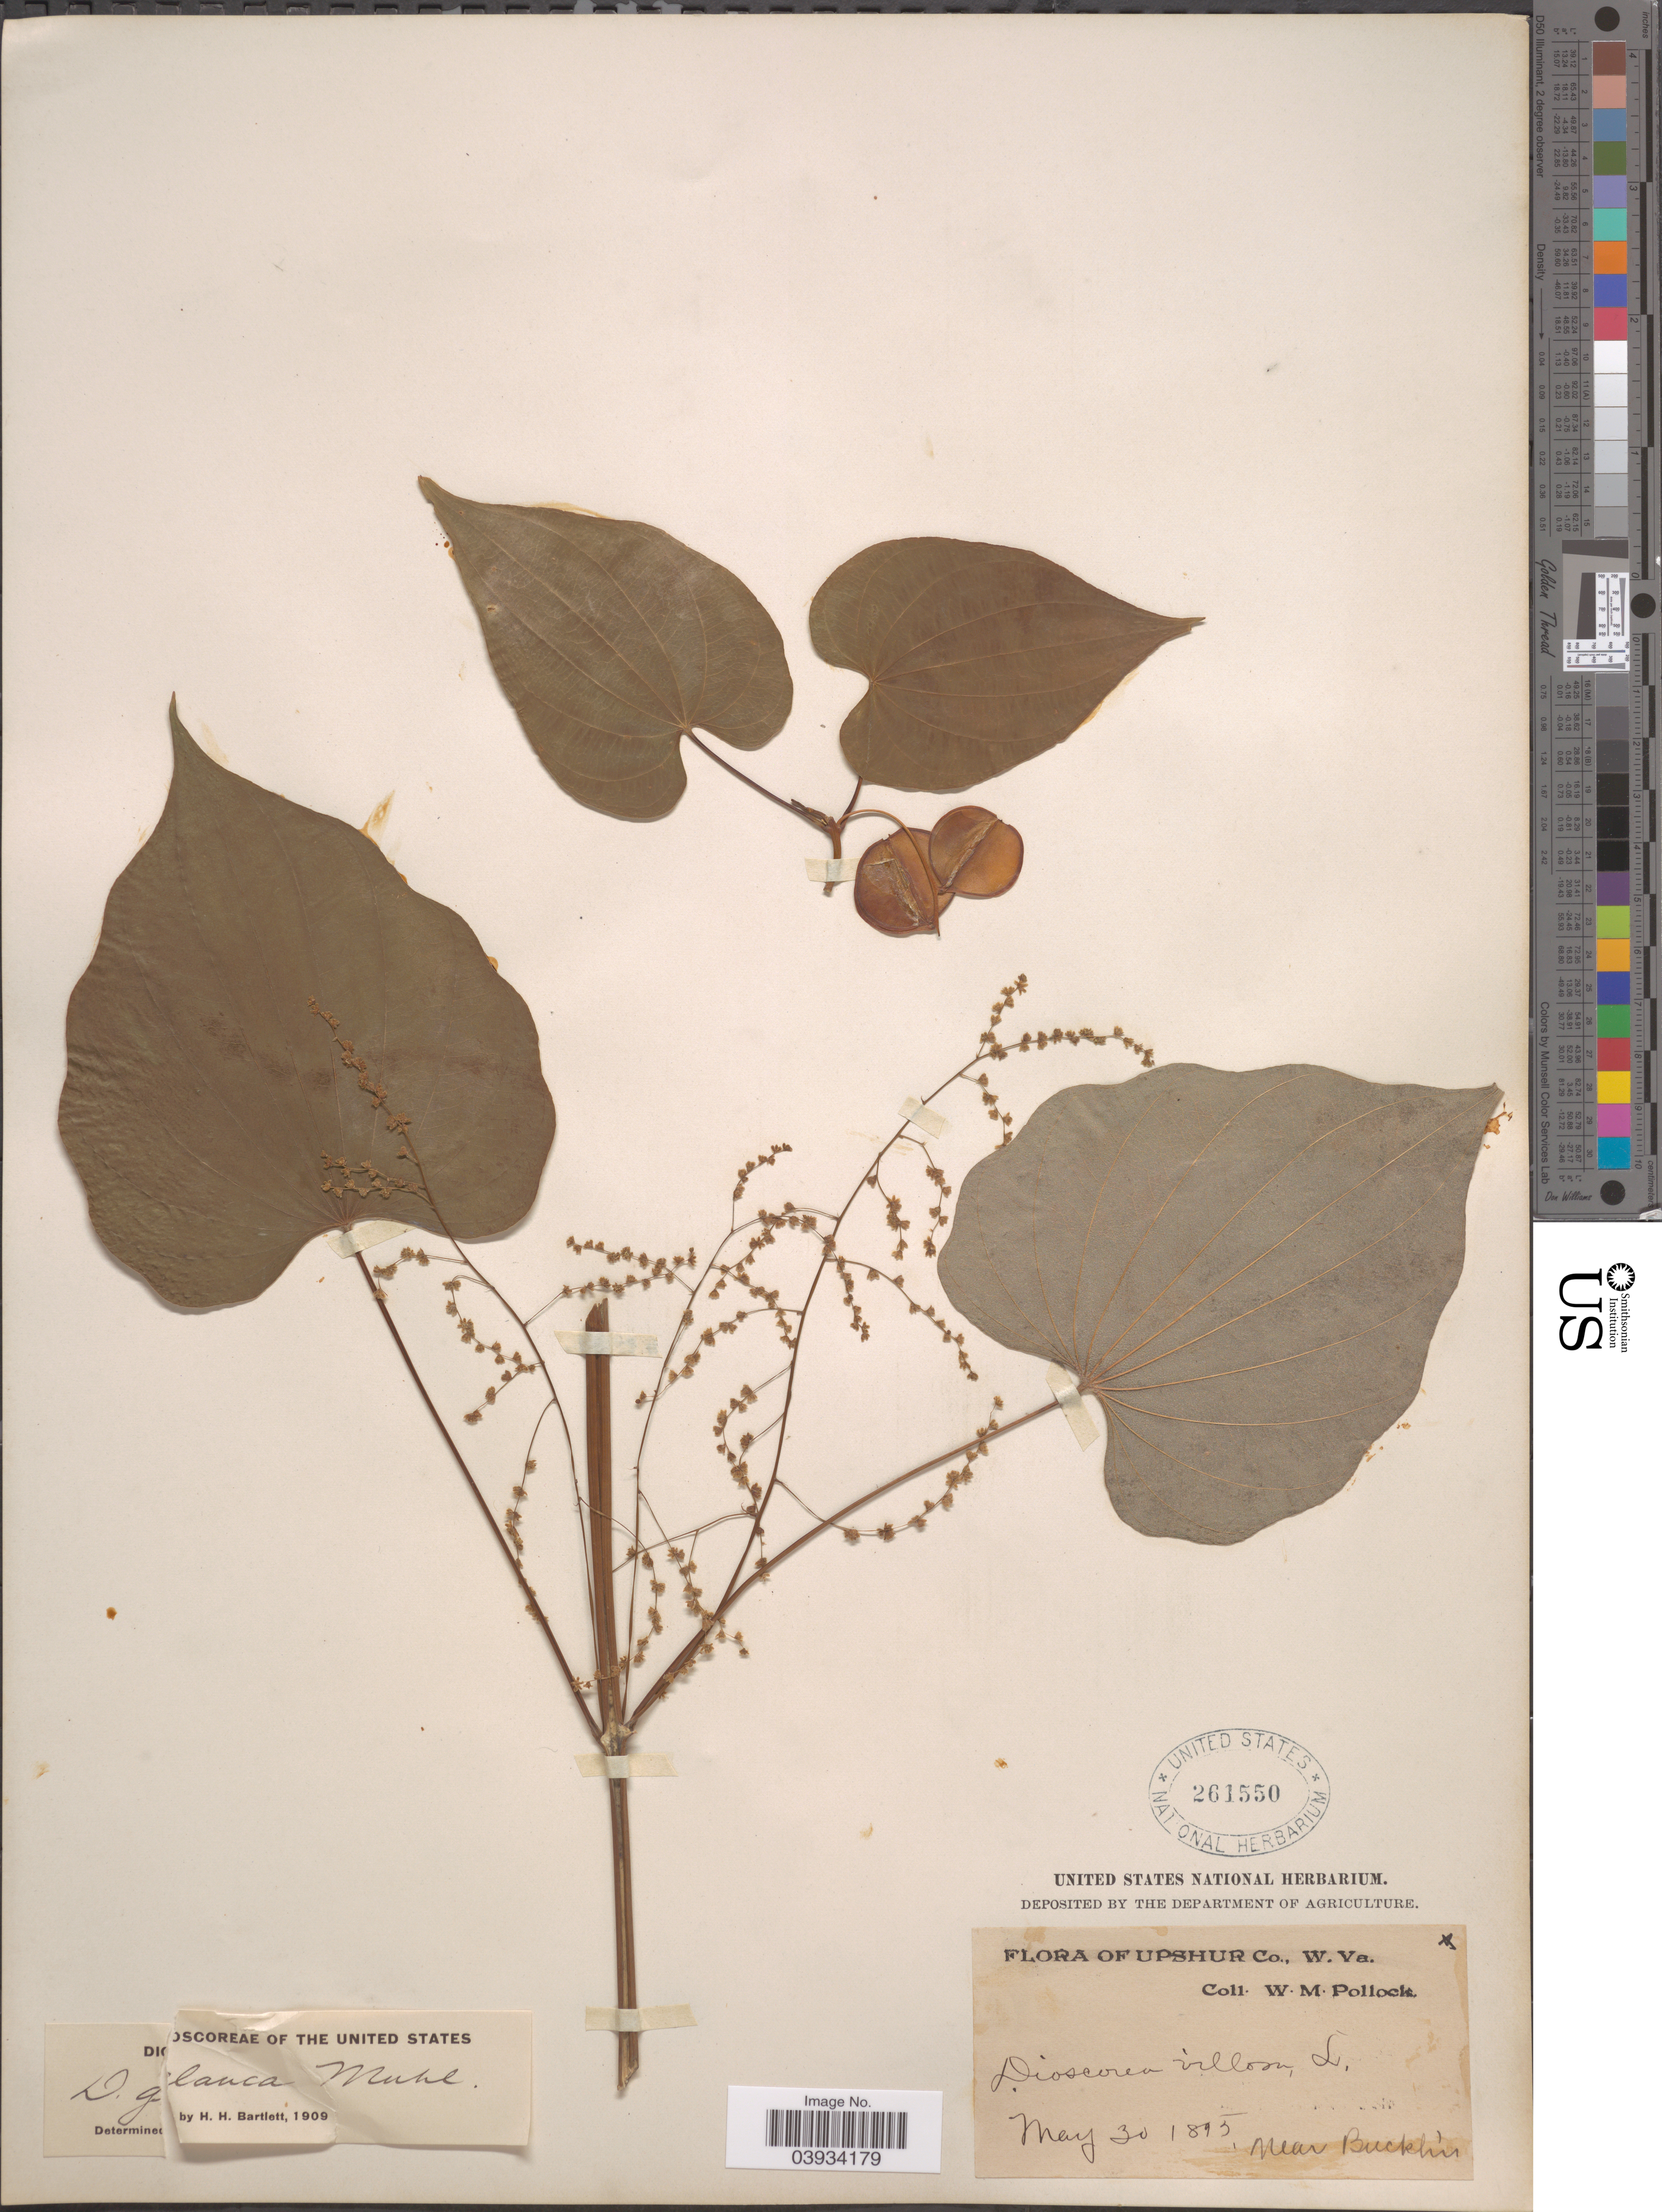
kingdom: Plantae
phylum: Tracheophyta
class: Liliopsida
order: Dioscoreales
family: Dioscoreaceae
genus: Dioscorea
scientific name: Dioscorea villosa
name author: L.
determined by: Strong, M. T., (US), Smithsonian Institution - National Museum of Natural History (UNITED STATES)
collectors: W. M. Pollock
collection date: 1895-05-30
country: United States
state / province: West Virginia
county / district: Upshur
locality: Near Bucklin.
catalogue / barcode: US 261550